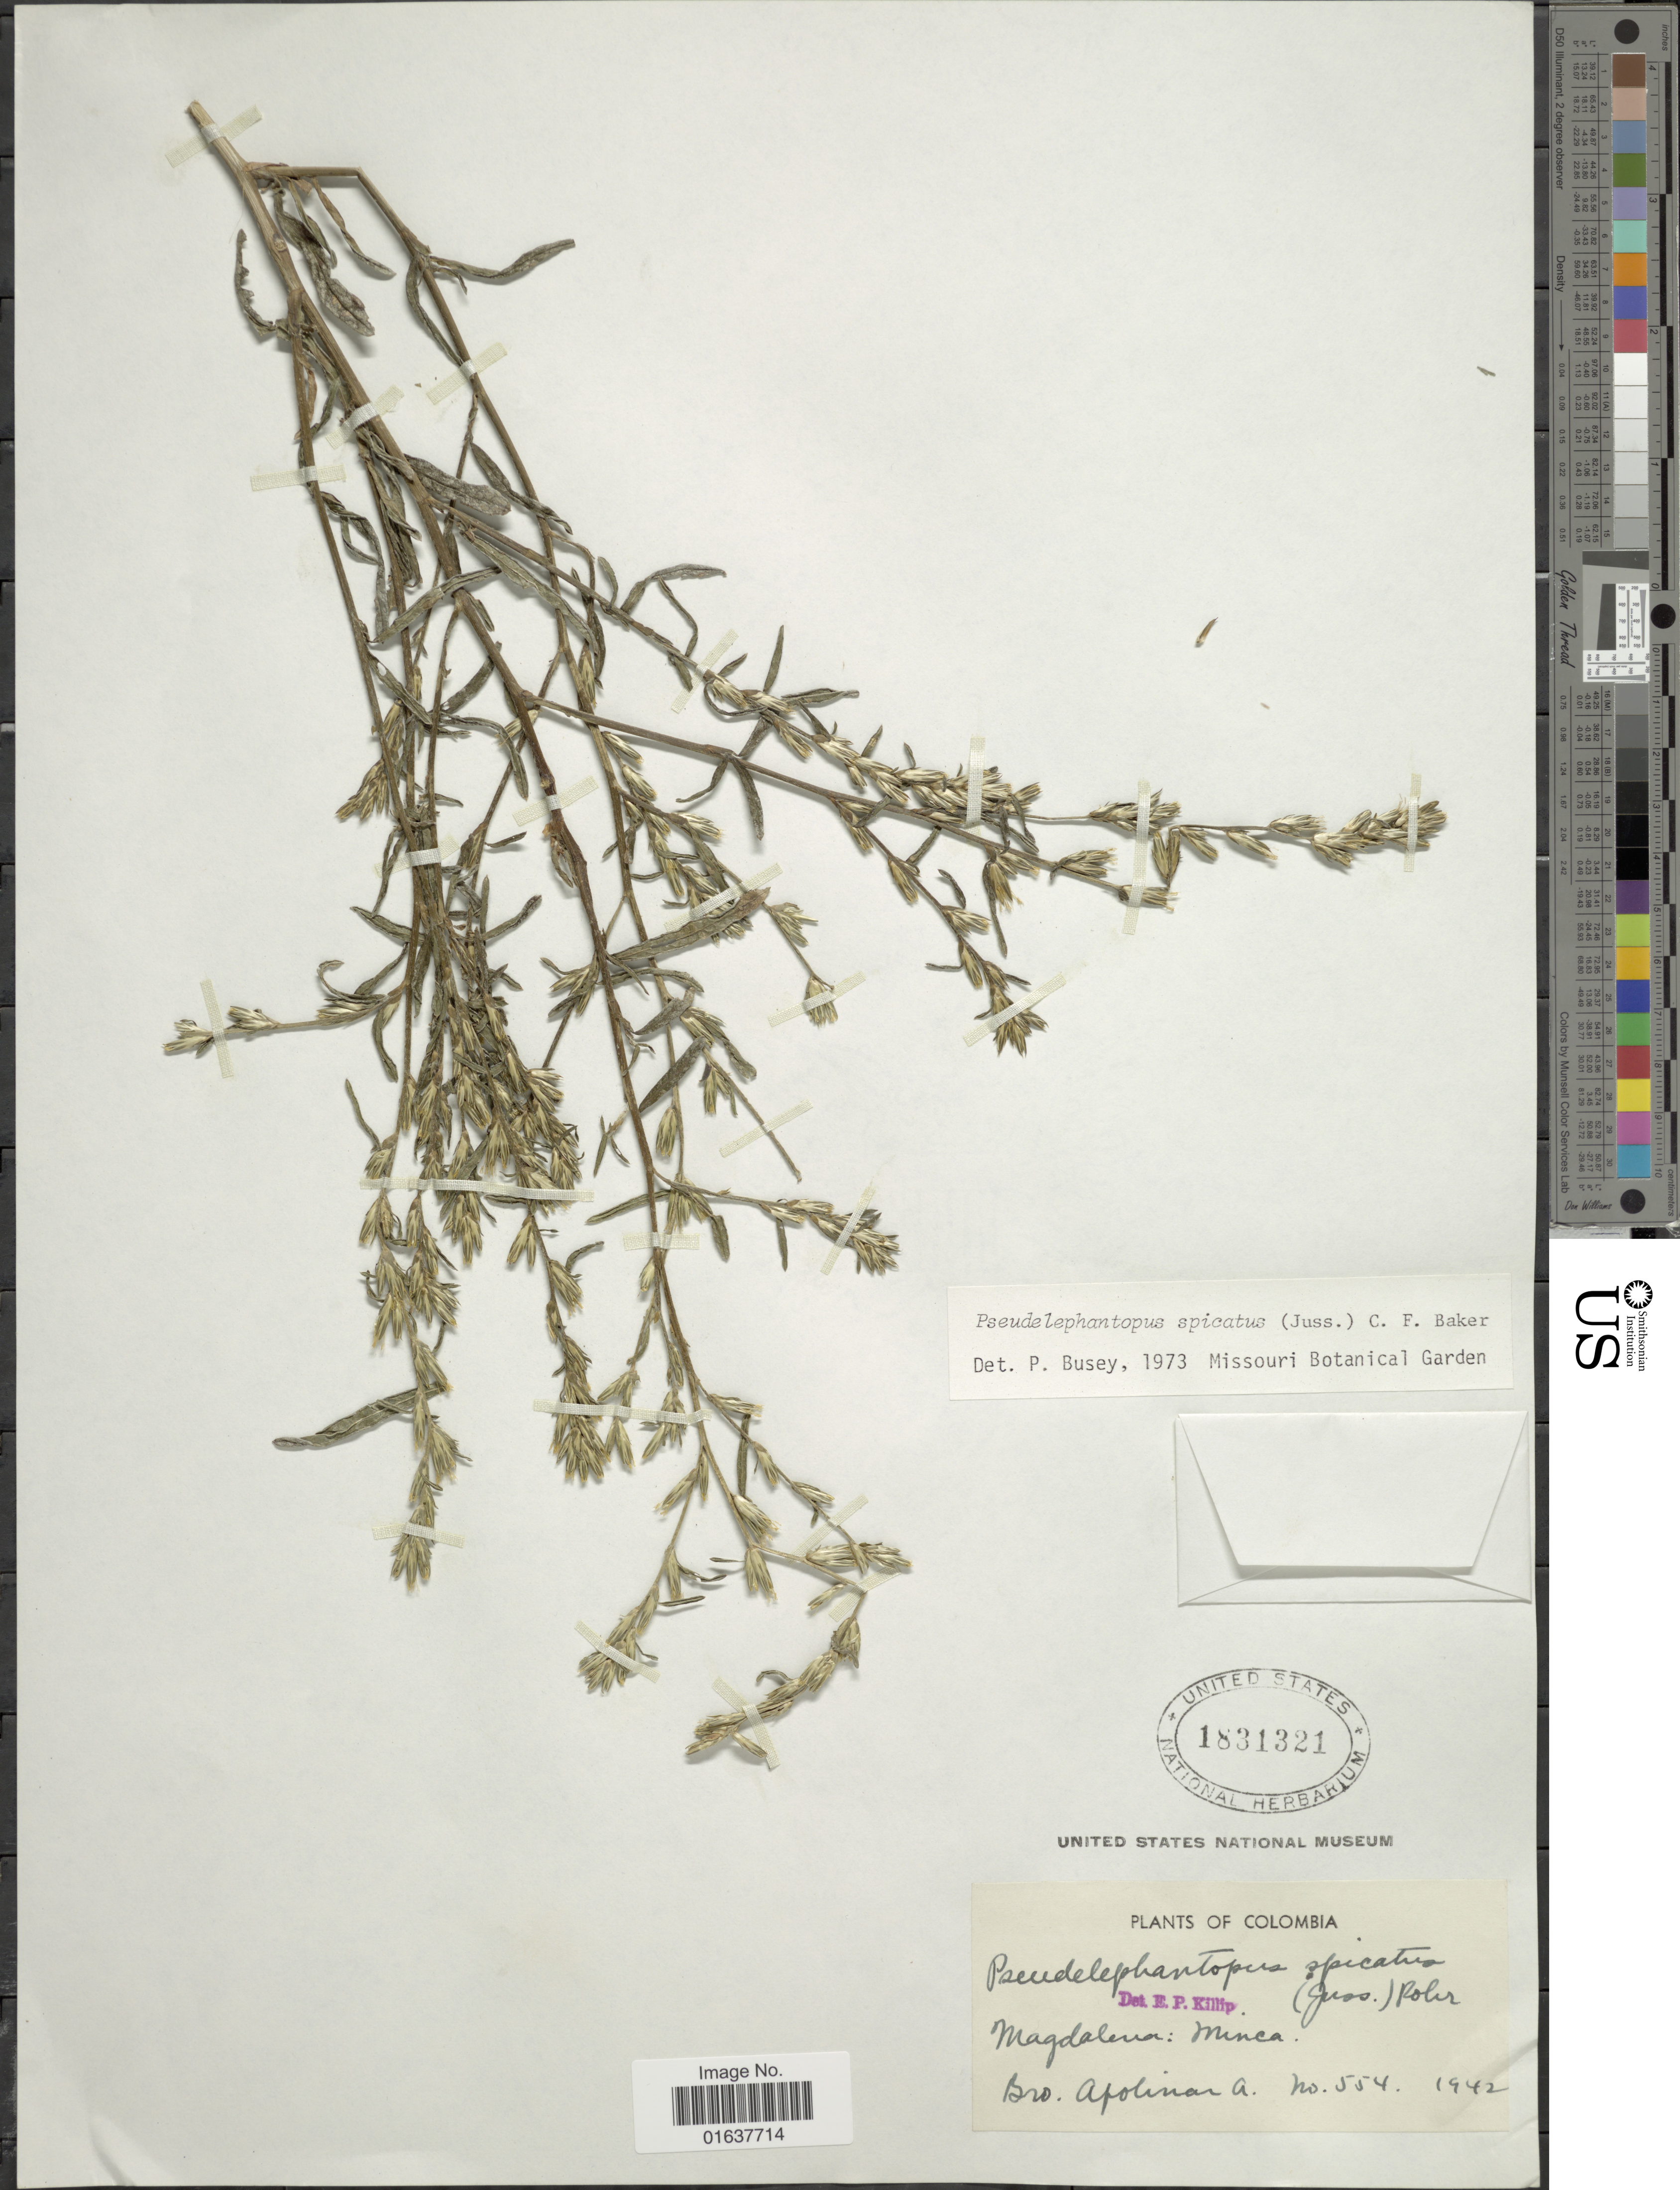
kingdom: Plantae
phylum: Tracheophyta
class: Magnoliopsida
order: Asterales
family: Asteraceae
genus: Pseudelephantopus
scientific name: Pseudelephantopus spicatus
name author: (Juss. ex Aubl.) C.F. Baker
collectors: Bro. Apolinar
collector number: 554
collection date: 1942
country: Colombia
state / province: Magdalena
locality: Minca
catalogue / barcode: US 1831321